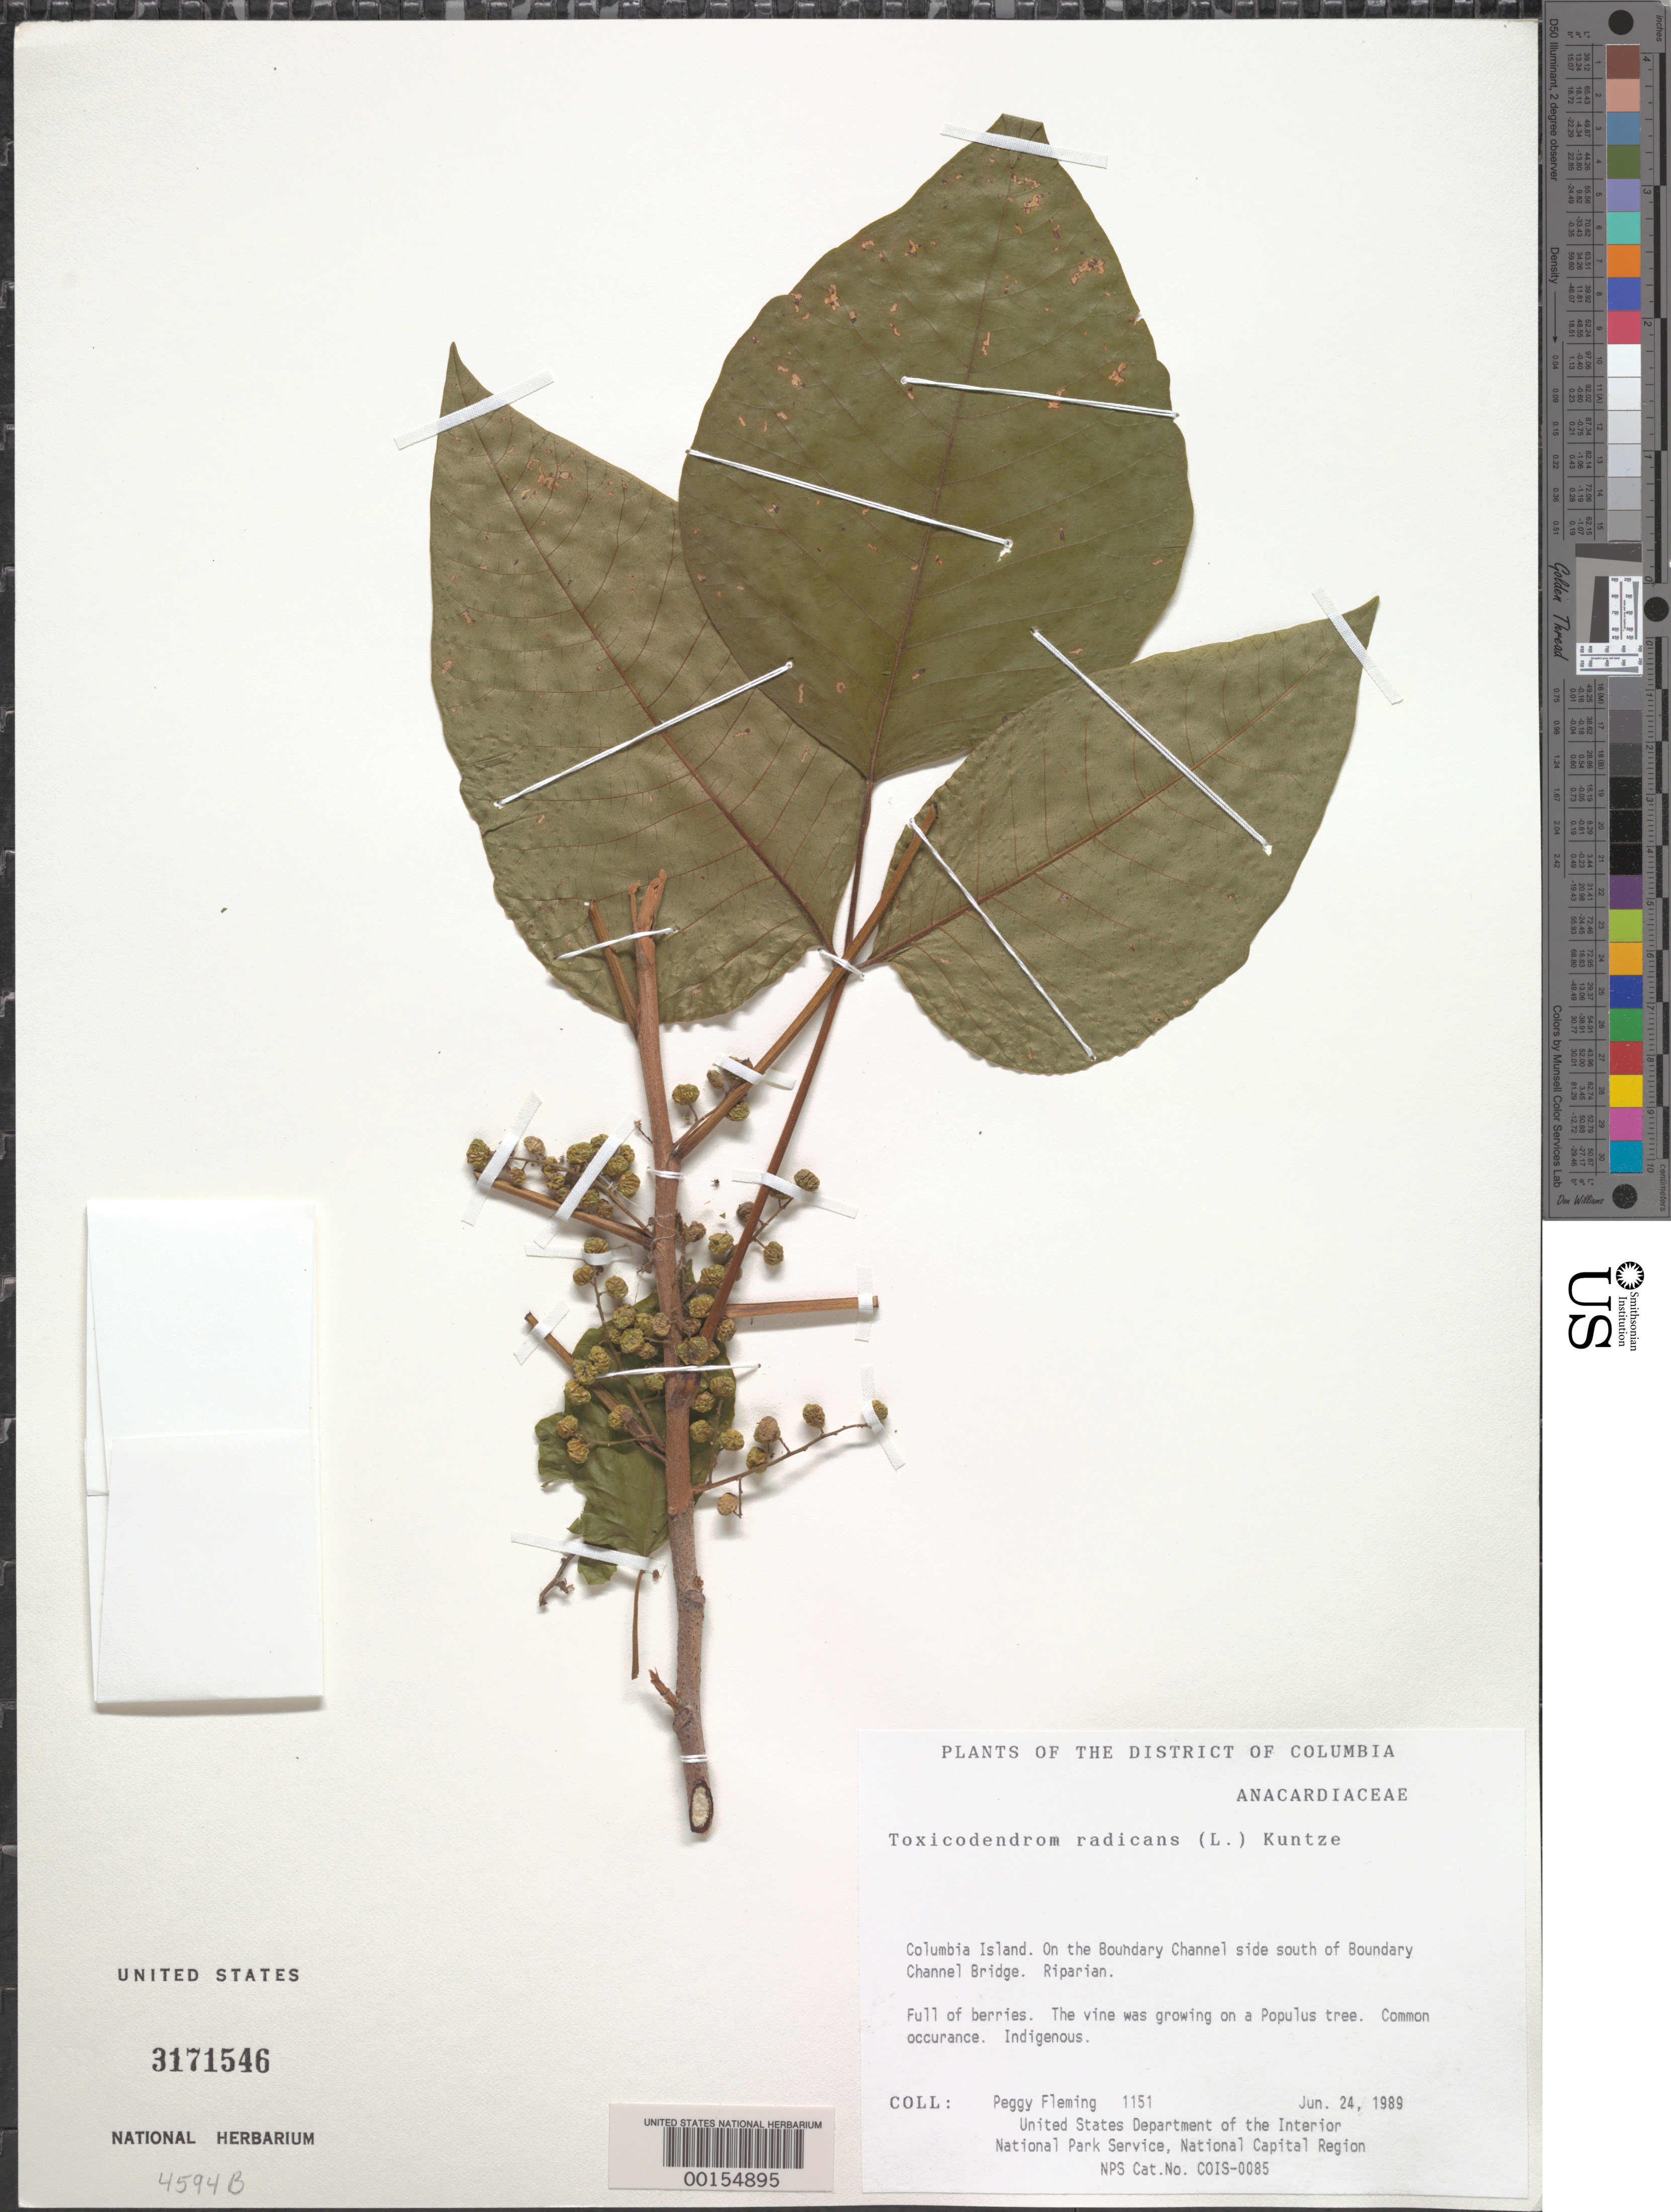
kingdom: Plantae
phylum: Tracheophyta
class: Magnoliopsida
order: Sapindales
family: Anacardiaceae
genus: Toxicodendron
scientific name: Toxicodendron radicans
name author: (L.) Kuntze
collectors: P. Fleming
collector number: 1151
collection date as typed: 24 Jun 1989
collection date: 1989-06-24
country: United States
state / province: District of Columbia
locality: Columbia Island, on Boundary Channel side S of Boundary Channel Bridge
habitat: Riparian, growing on Populus tree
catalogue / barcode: US 3171546